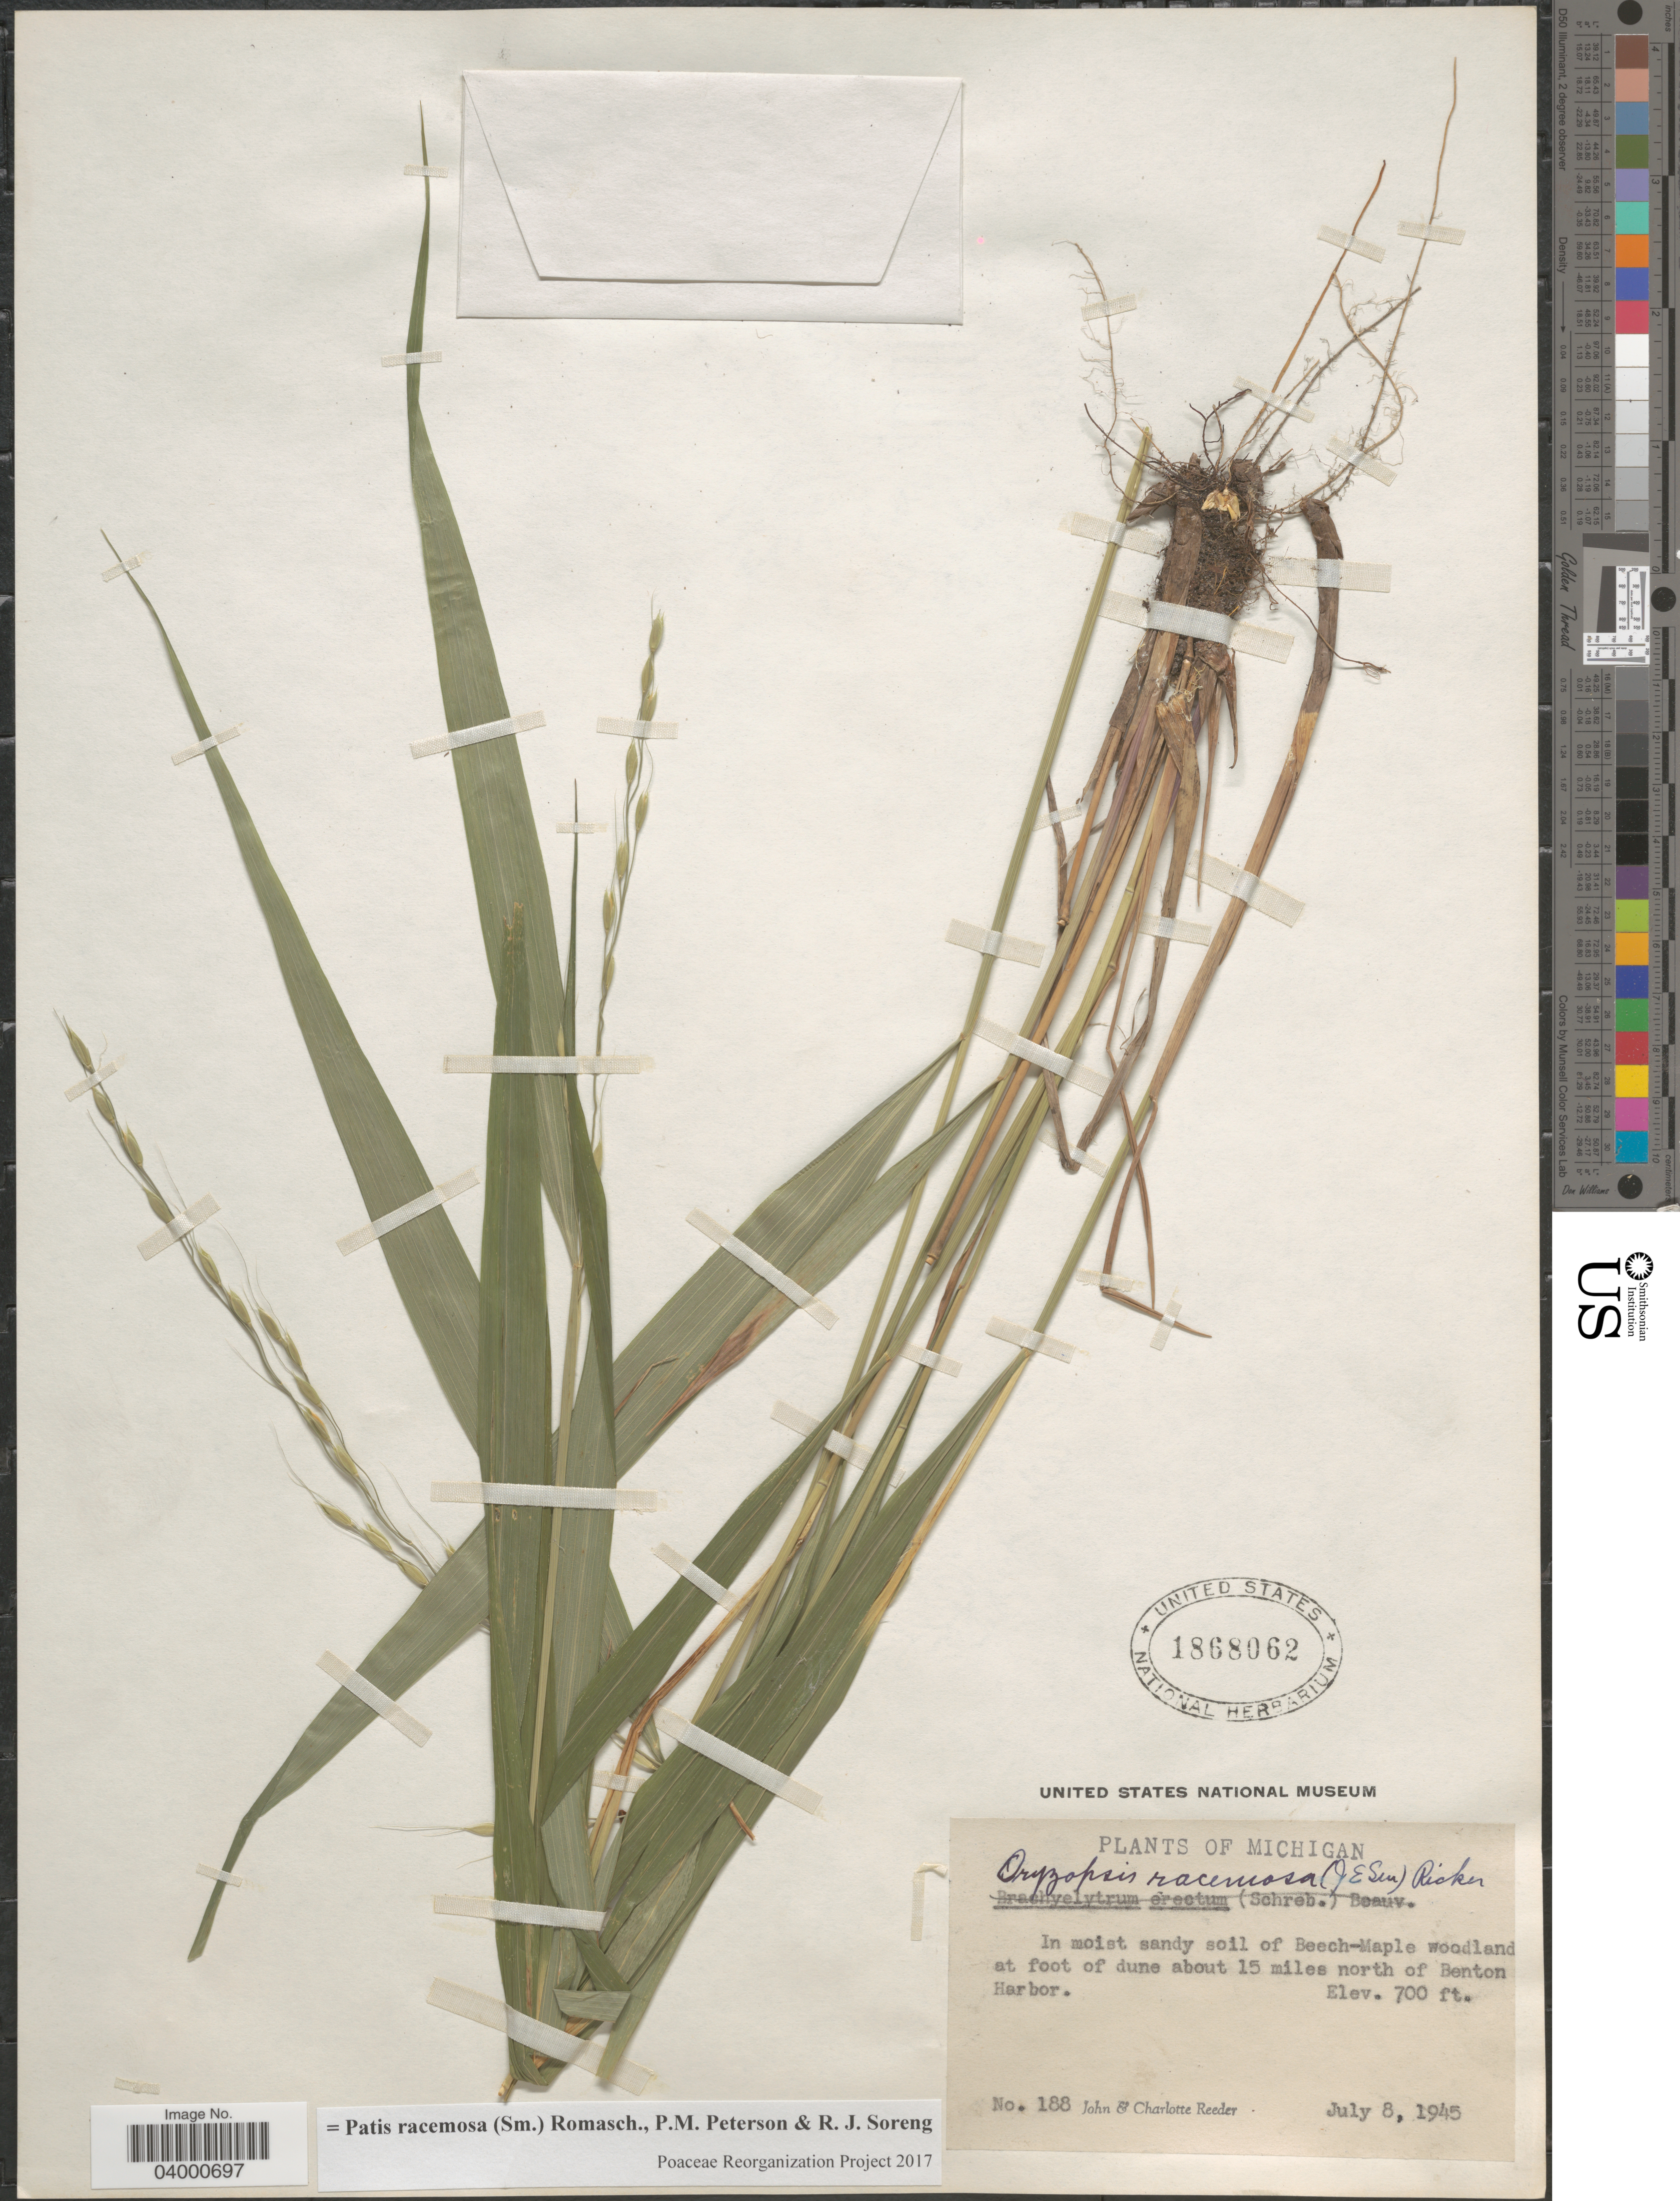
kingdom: Plantae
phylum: Tracheophyta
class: Liliopsida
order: Poales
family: Poaceae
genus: Patis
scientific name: Patis racemosa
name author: (Sm.) Romasch. et al.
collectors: J. R. Reeder & C. G. Reeder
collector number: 188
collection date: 1945-07-08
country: United States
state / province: Michigan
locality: In moist sandy soil of Beech-Maple woodland at foot of dune about 15 miles north of Benton Harbor.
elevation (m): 213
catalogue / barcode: US 1868062